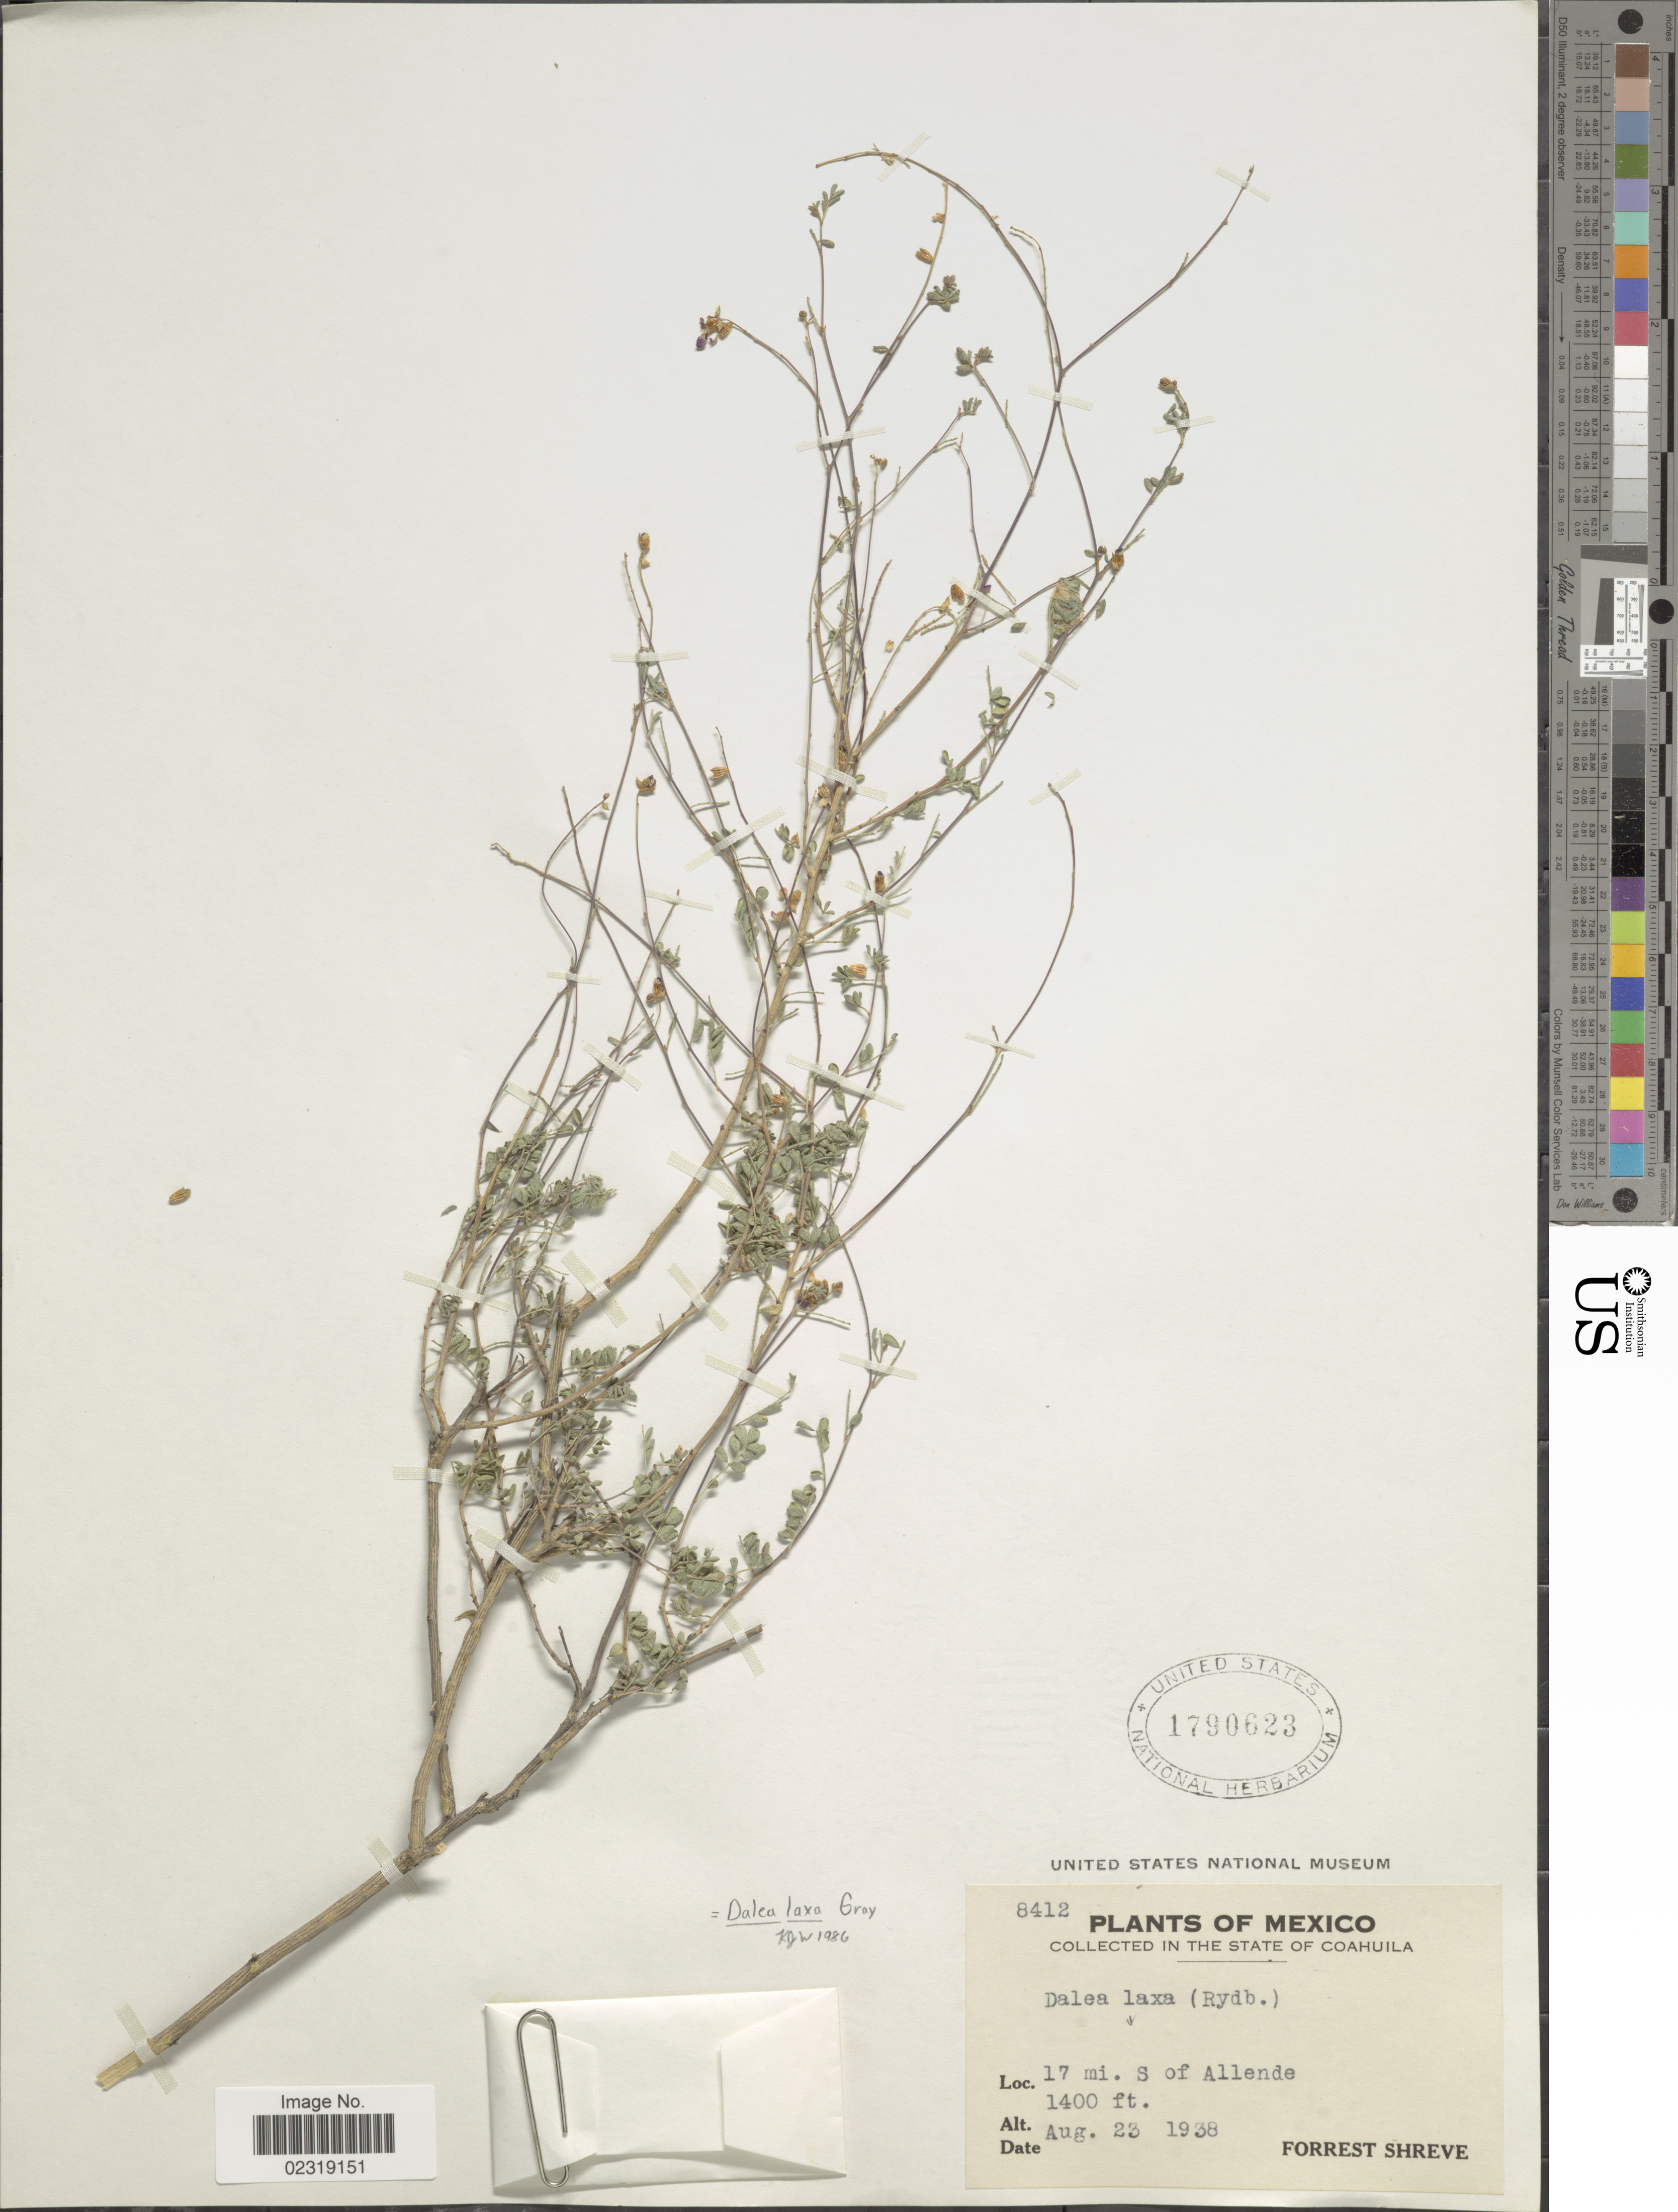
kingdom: Plantae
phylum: Tracheophyta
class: Magnoliopsida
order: Fabales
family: Fabaceae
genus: Dalea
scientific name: Dalea frutescens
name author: A. Gray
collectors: F. Shreve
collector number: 8412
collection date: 1938-08-23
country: Mexico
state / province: Coahuila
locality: State of Coahuila, 17 mi. S of Allende.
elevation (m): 427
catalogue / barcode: US 1790623